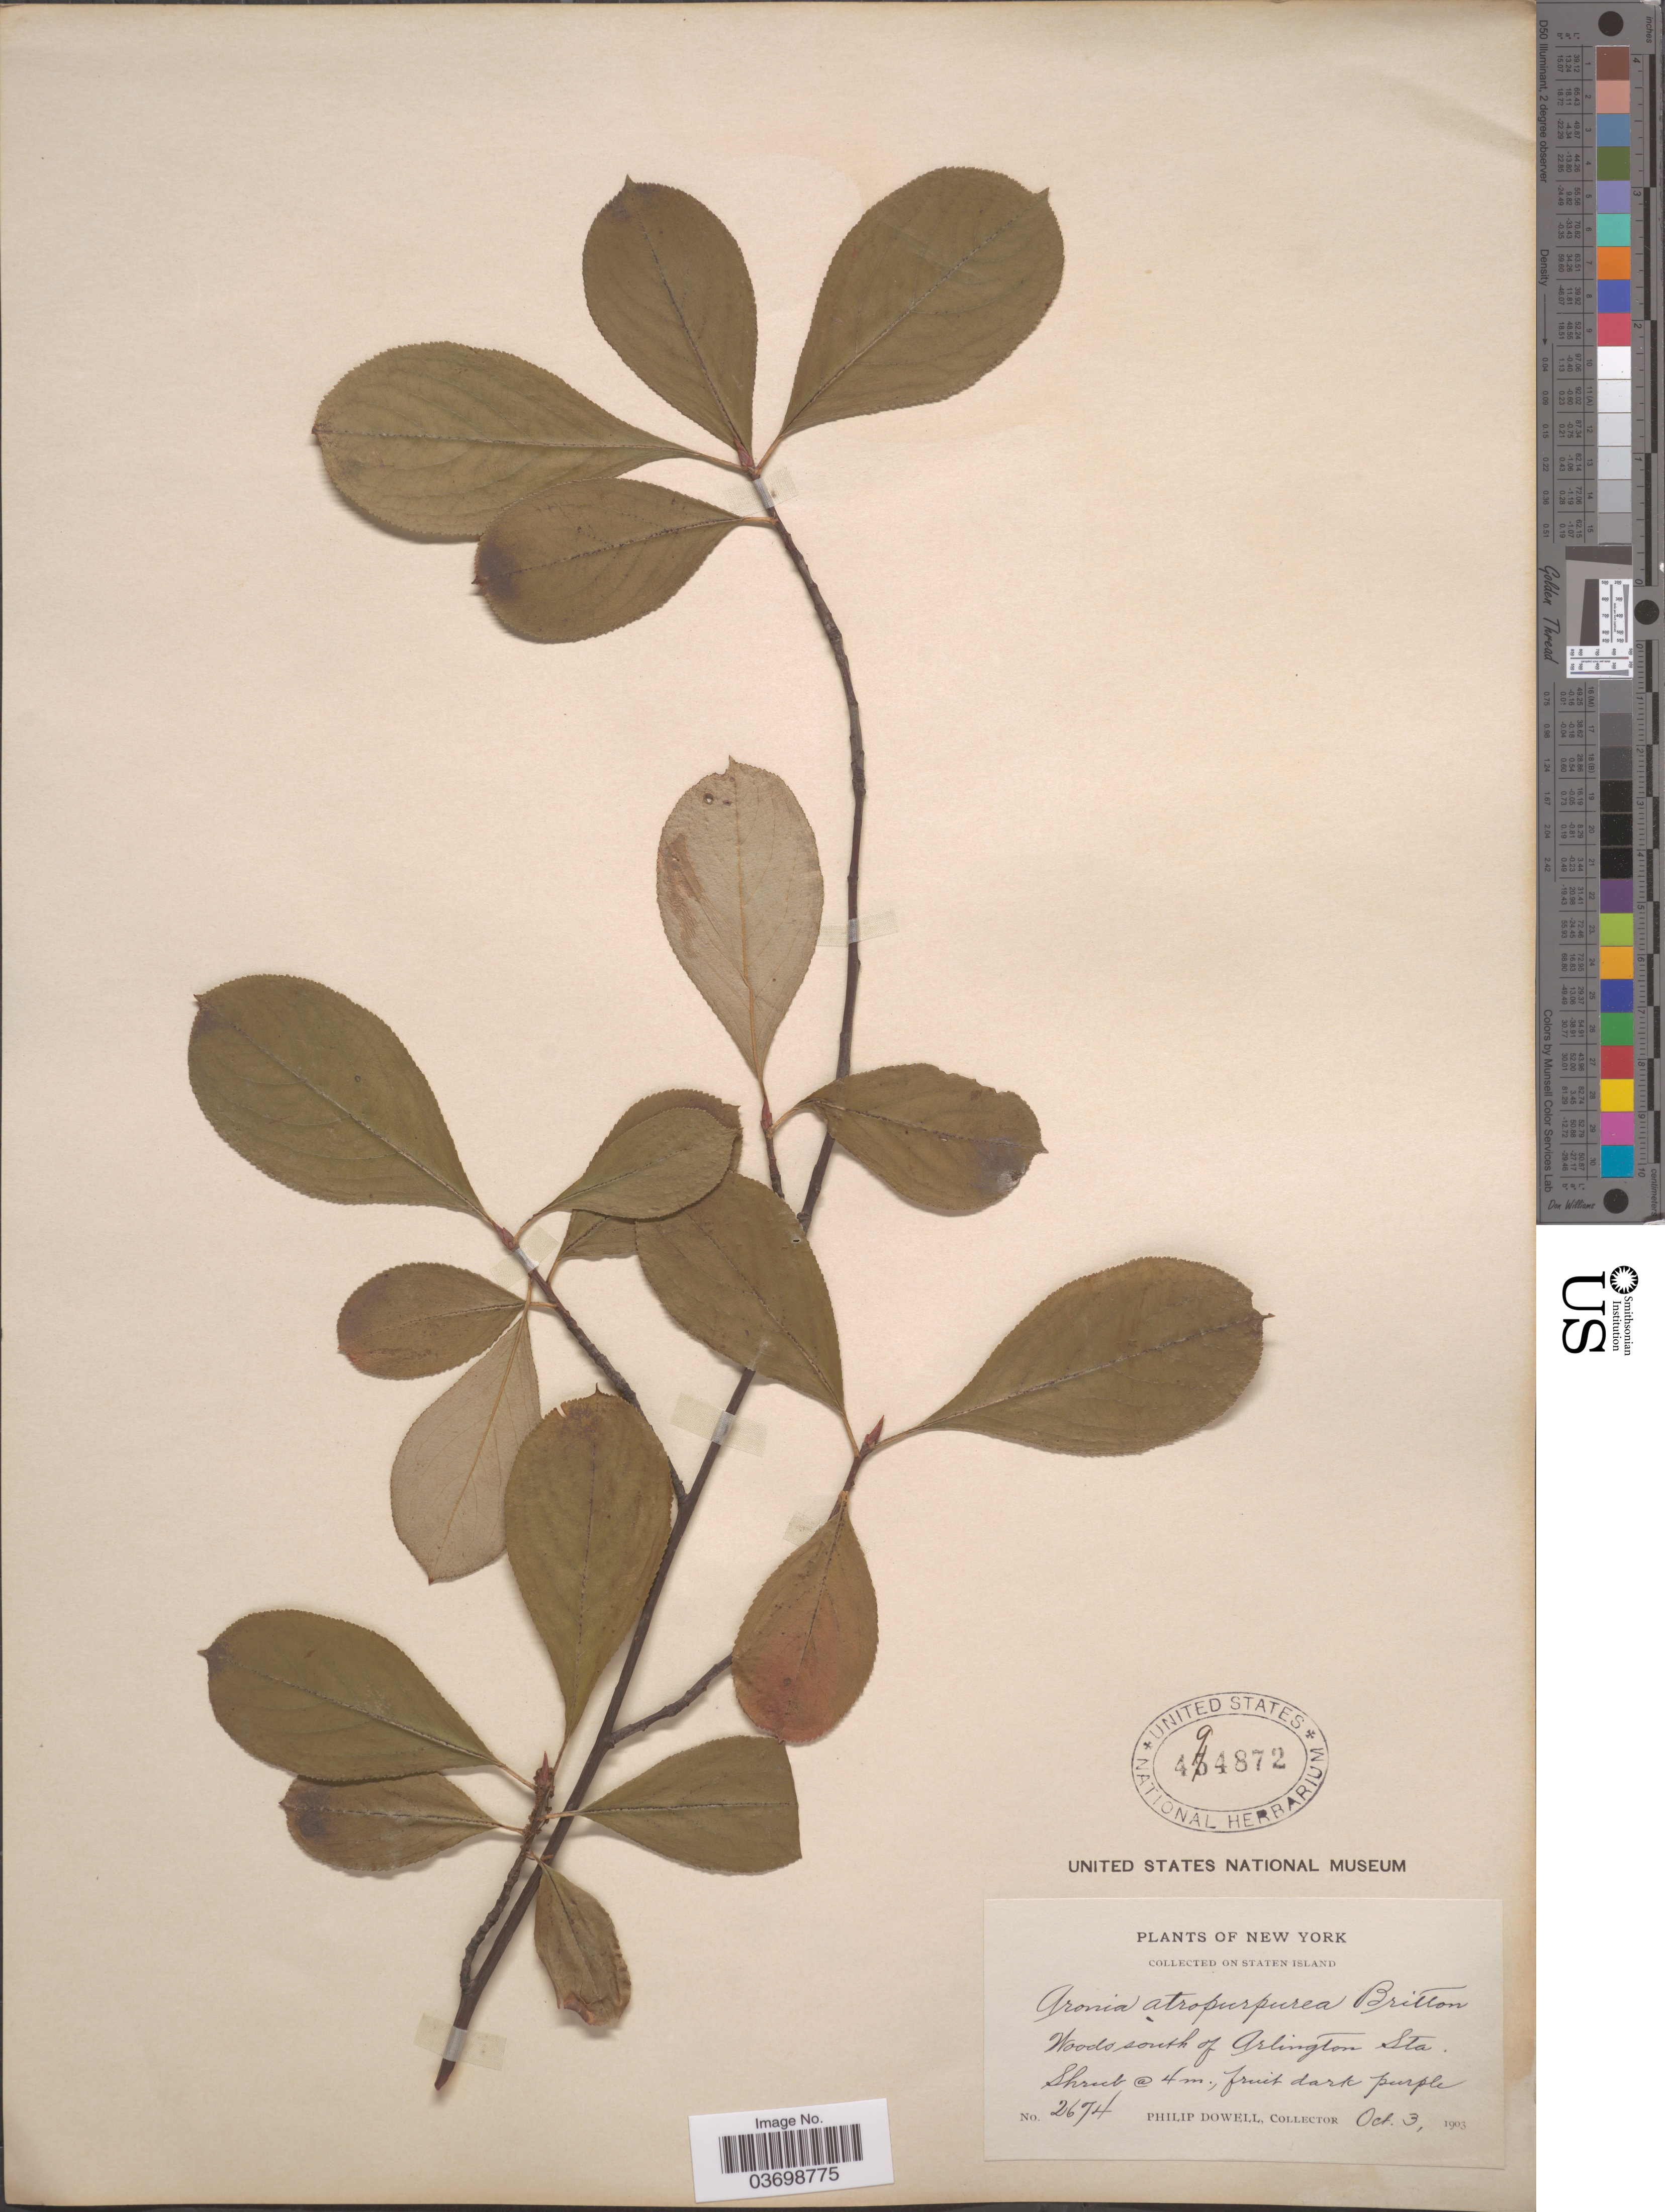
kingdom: Plantae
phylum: Tracheophyta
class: Magnoliopsida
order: Rosales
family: Rosaceae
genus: Aronia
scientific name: Aronia x prunifolia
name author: (Marshall) Rehder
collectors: P. Dowell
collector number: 2674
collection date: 1903-10-03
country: United States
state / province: New York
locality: Staten Island. Woods south of Arlington Sta.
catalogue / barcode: US 494872